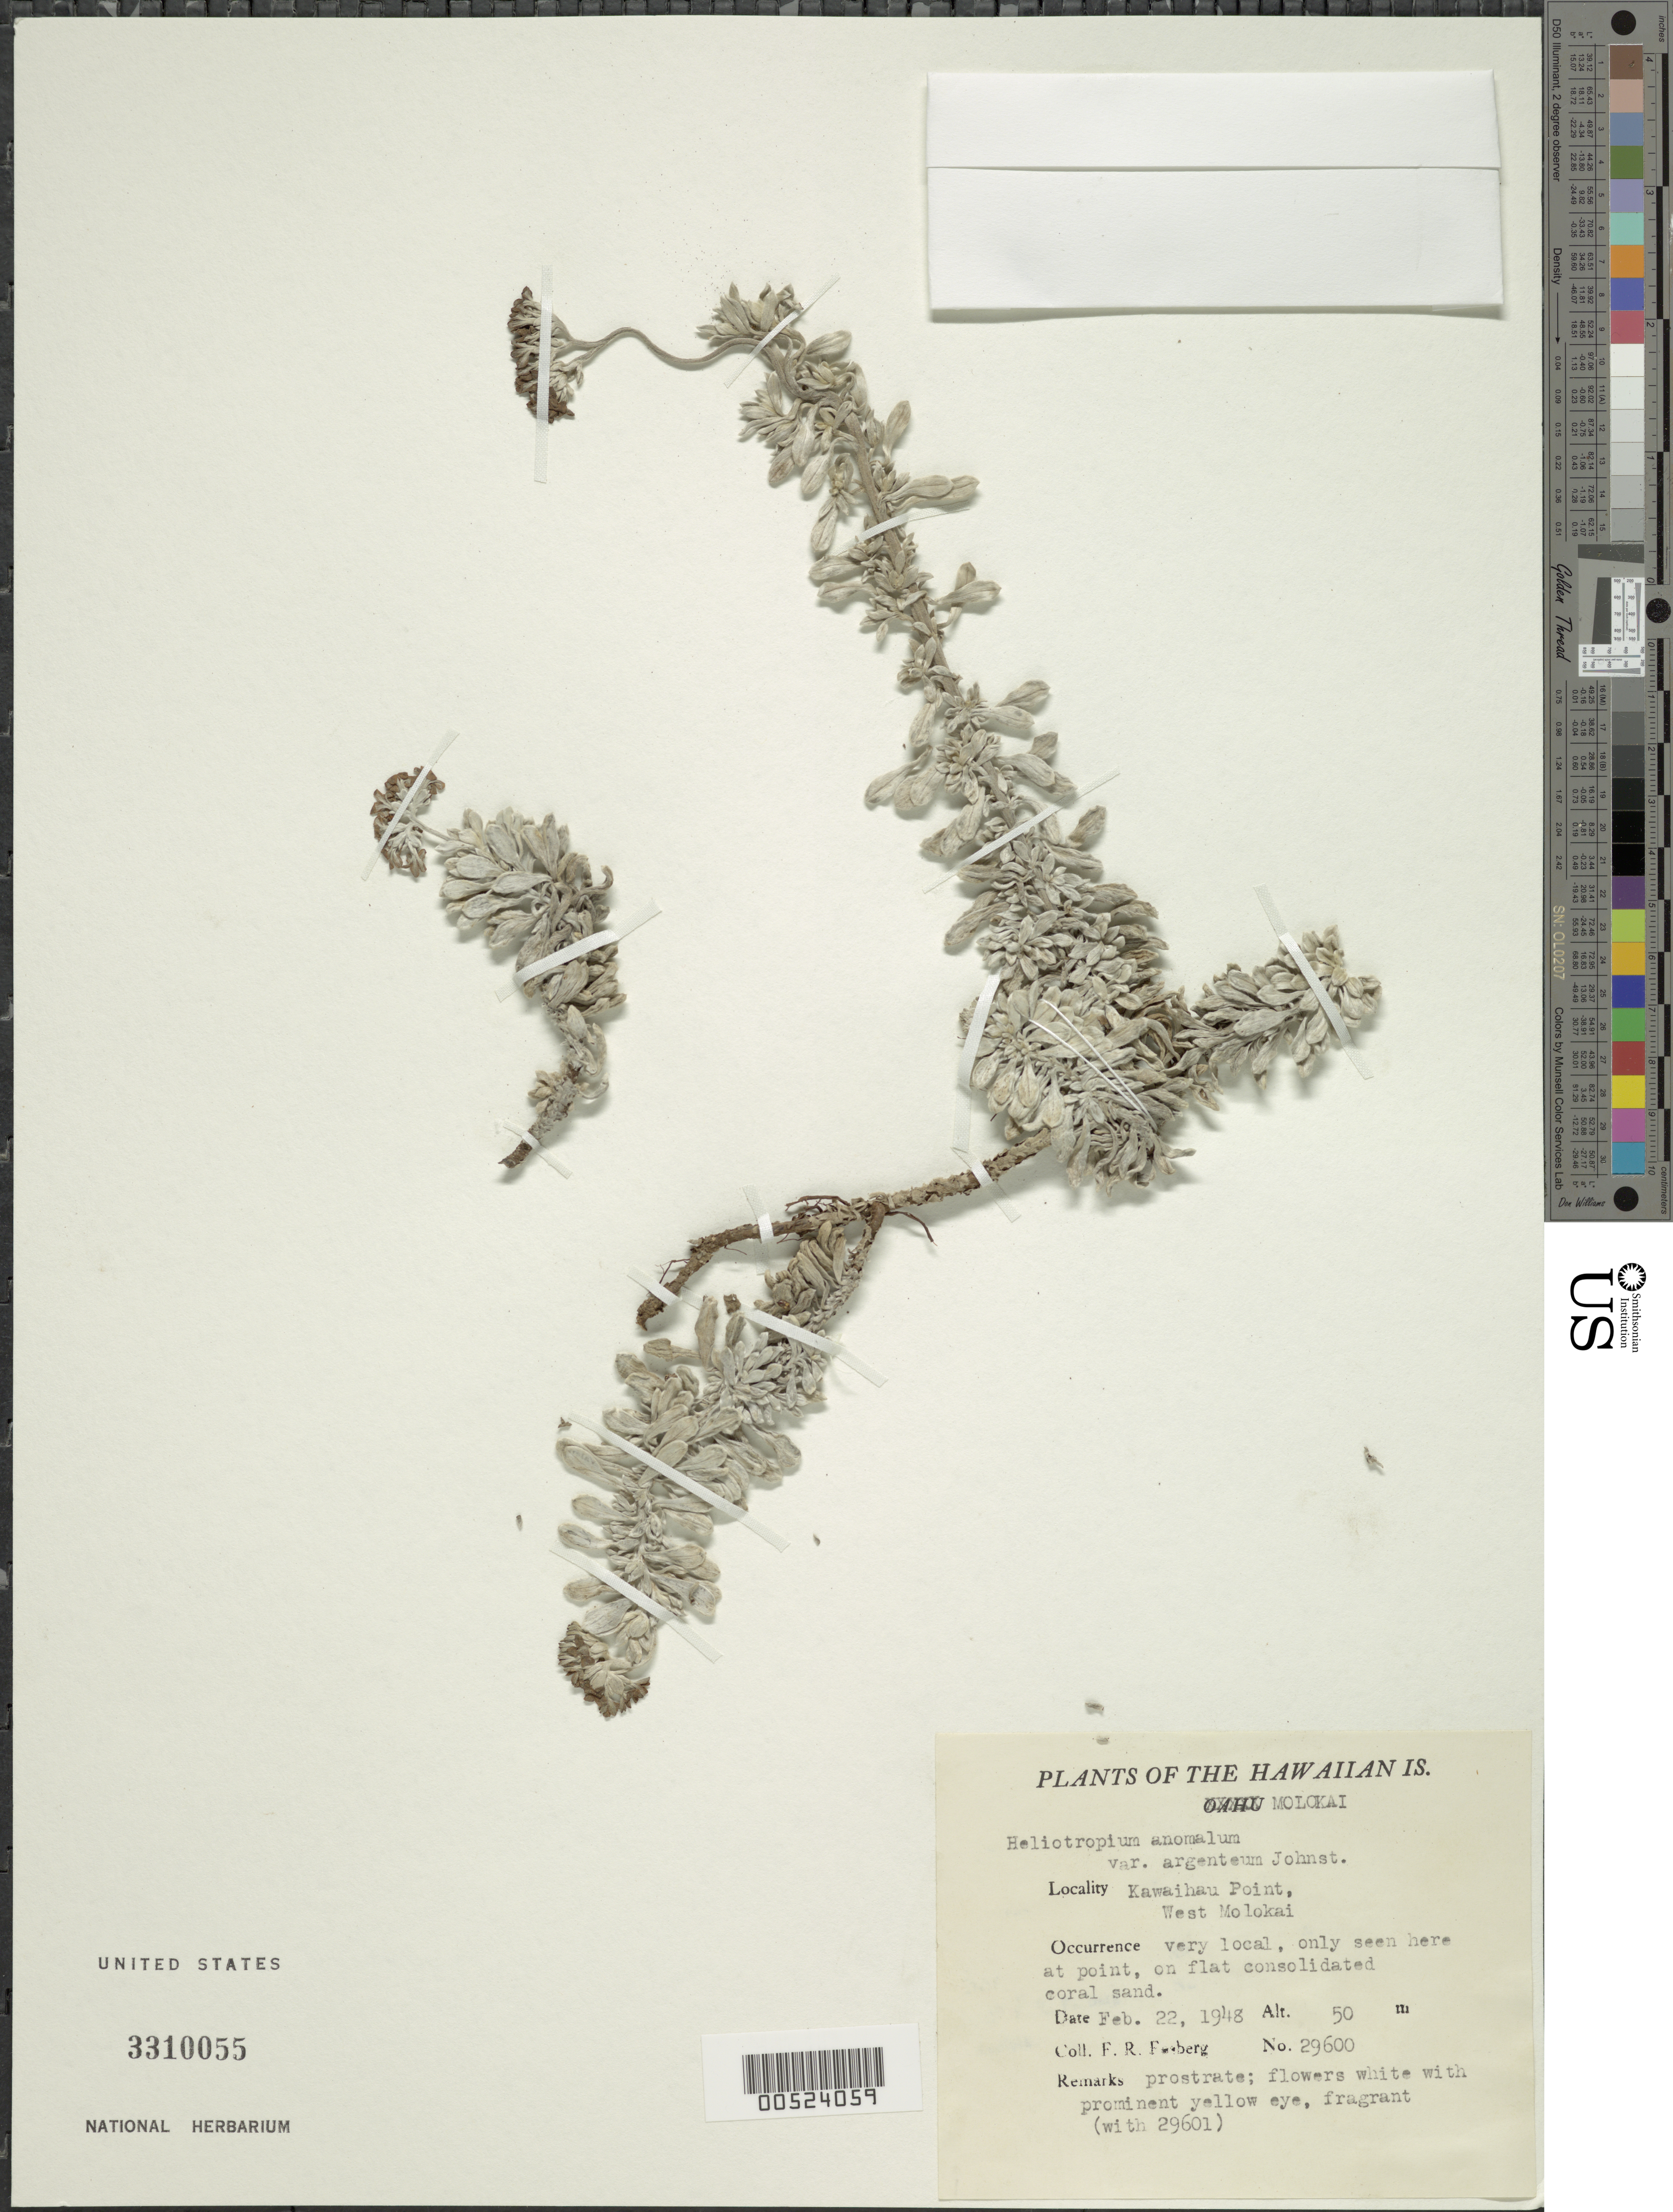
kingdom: Plantae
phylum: Tracheophyta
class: Magnoliopsida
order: Boraginales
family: Heliotropiaceae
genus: Heliotropium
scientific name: Heliotropium anomalum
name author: Hook. & Arn.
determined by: Wagner, W. L., (BOT), Smithsonian Institution - National Museum of Natural History (UNITED STATES)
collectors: F. R. Fosberg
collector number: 29600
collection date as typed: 22 Feb 1948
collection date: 1948-02-22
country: United States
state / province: Hawaii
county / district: Maui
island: Moloka'i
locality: Kawaihau Point, West Molokai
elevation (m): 50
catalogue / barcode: US 3310055